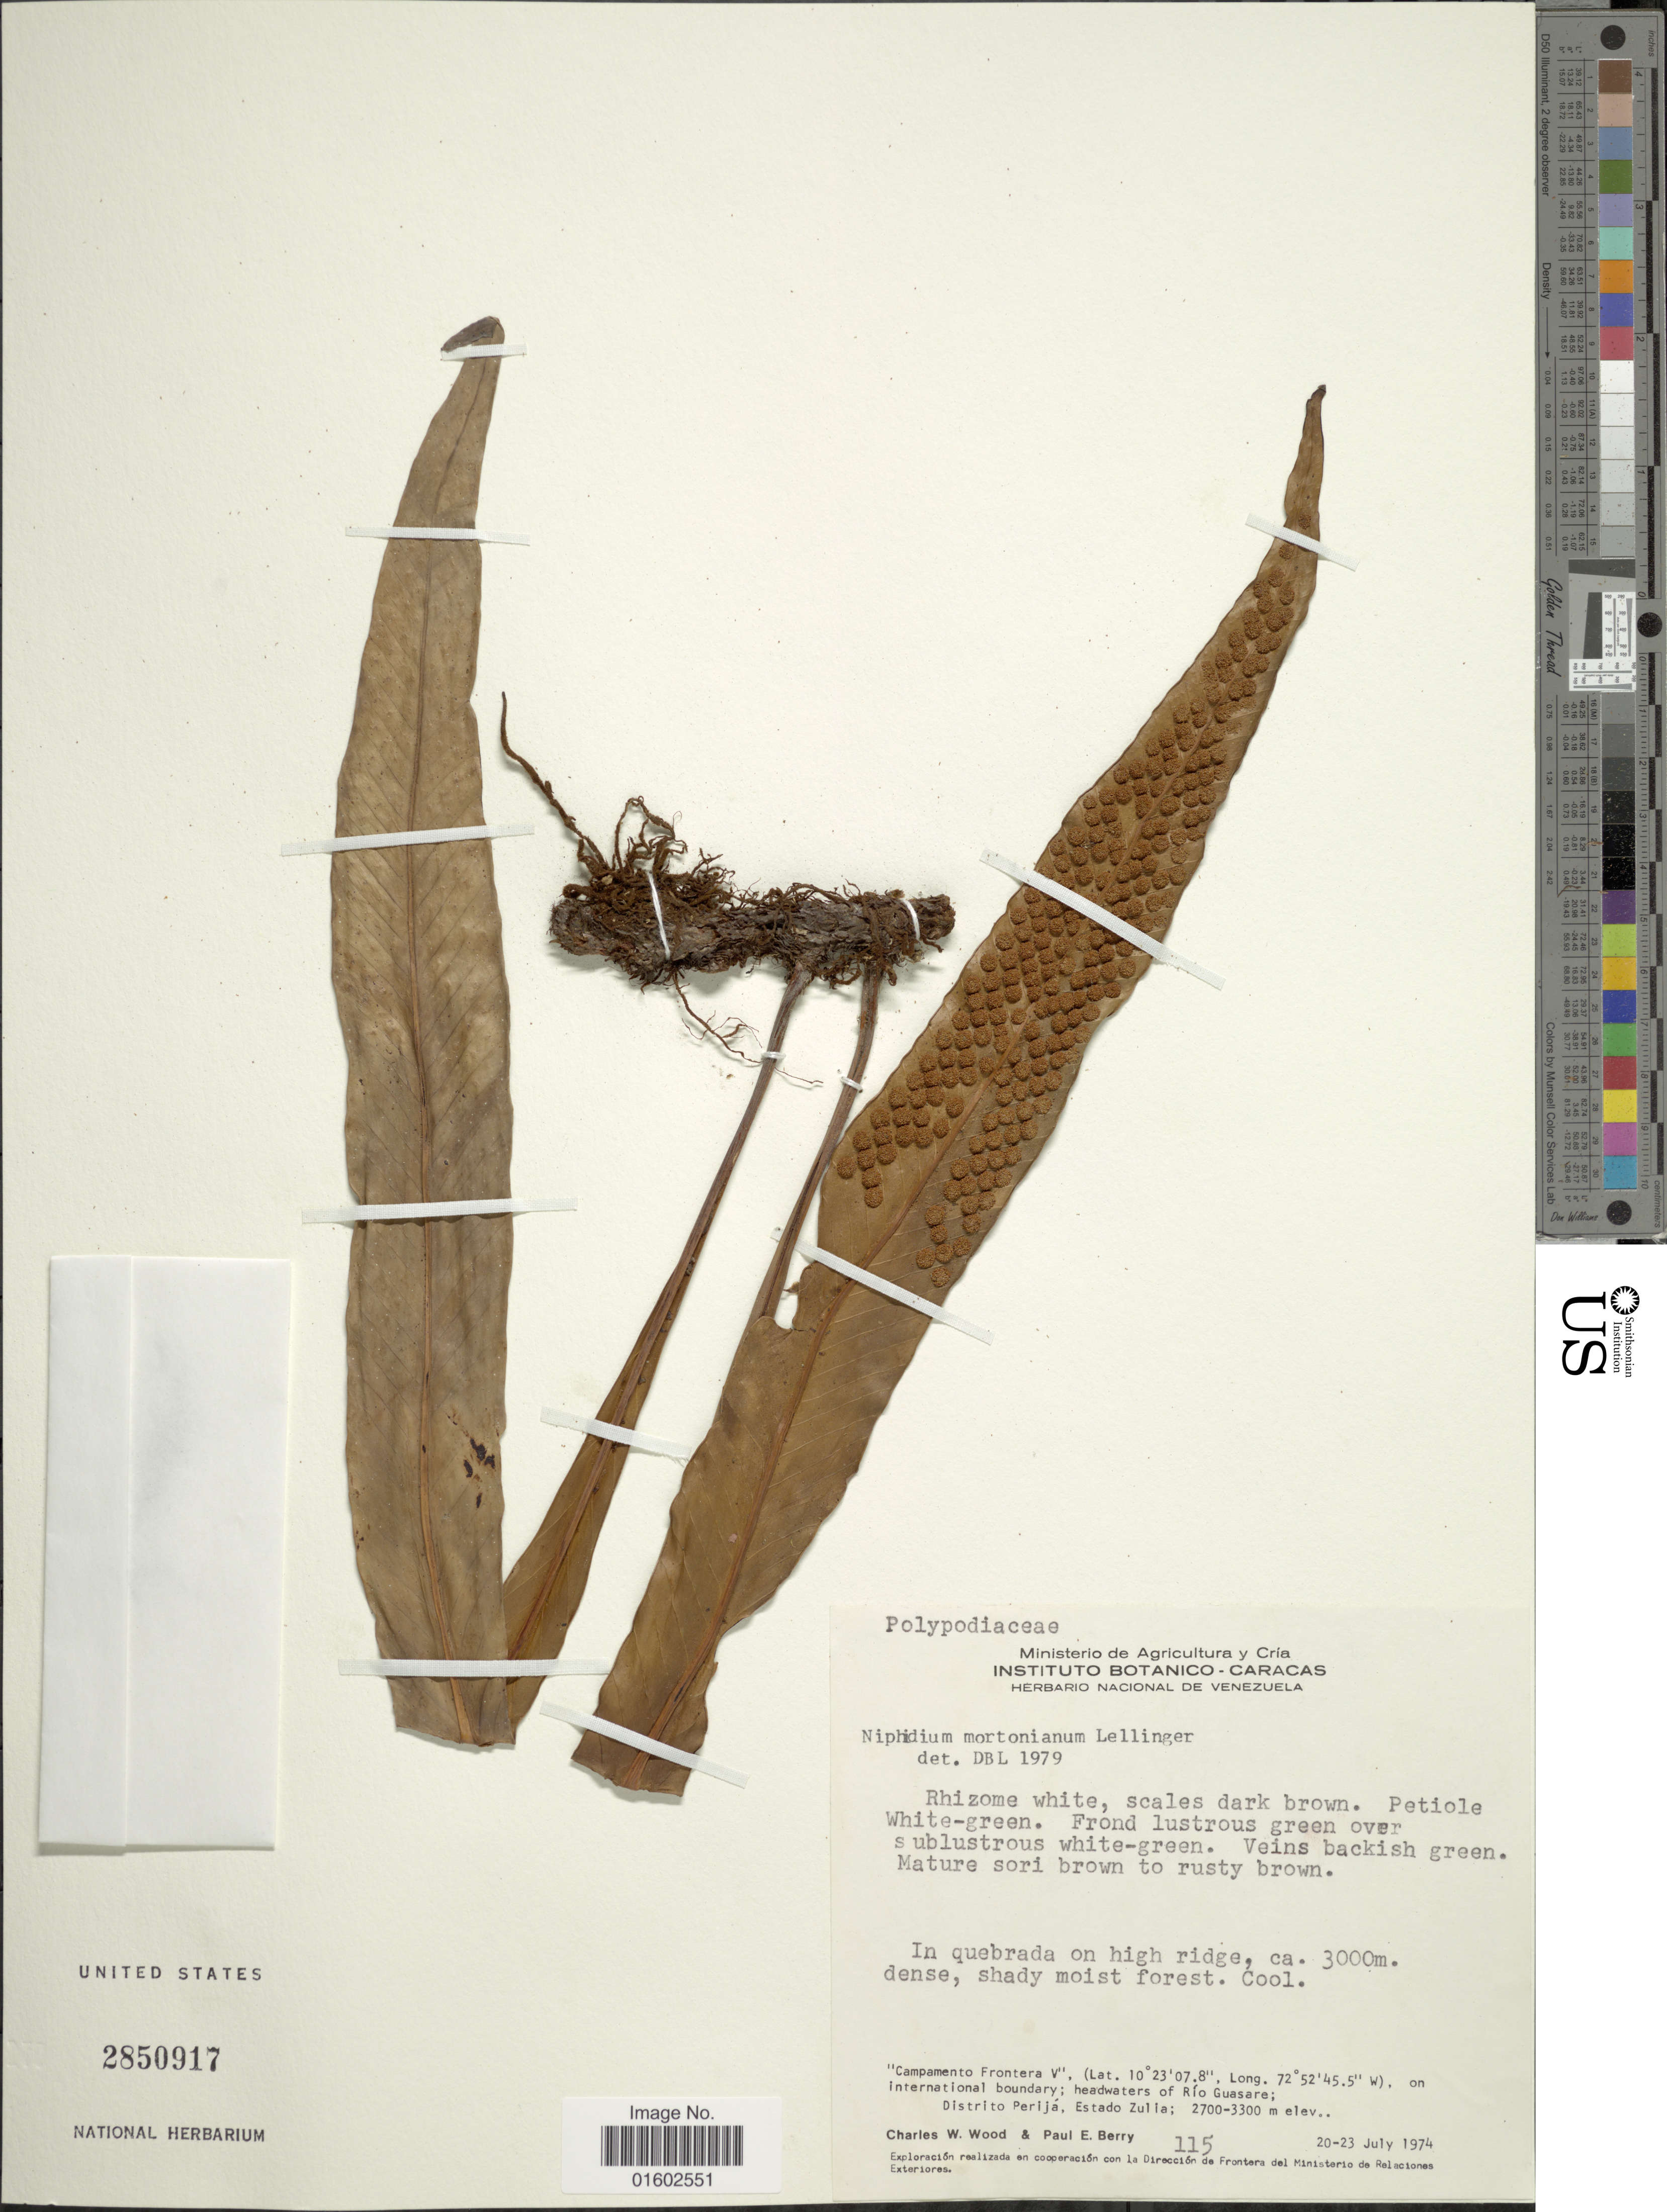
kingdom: Plantae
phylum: Tracheophyta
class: Polypodiopsida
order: Polypodiales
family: Polypodiaceae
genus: Niphidium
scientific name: Niphidium mortonianum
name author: Lellinger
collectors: C. Wood & P. E. Berry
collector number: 115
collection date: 1974-07-20/1974-07-23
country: Venezuela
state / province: Zulia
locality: Campamento Frontera V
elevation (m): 2700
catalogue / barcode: US 2850917